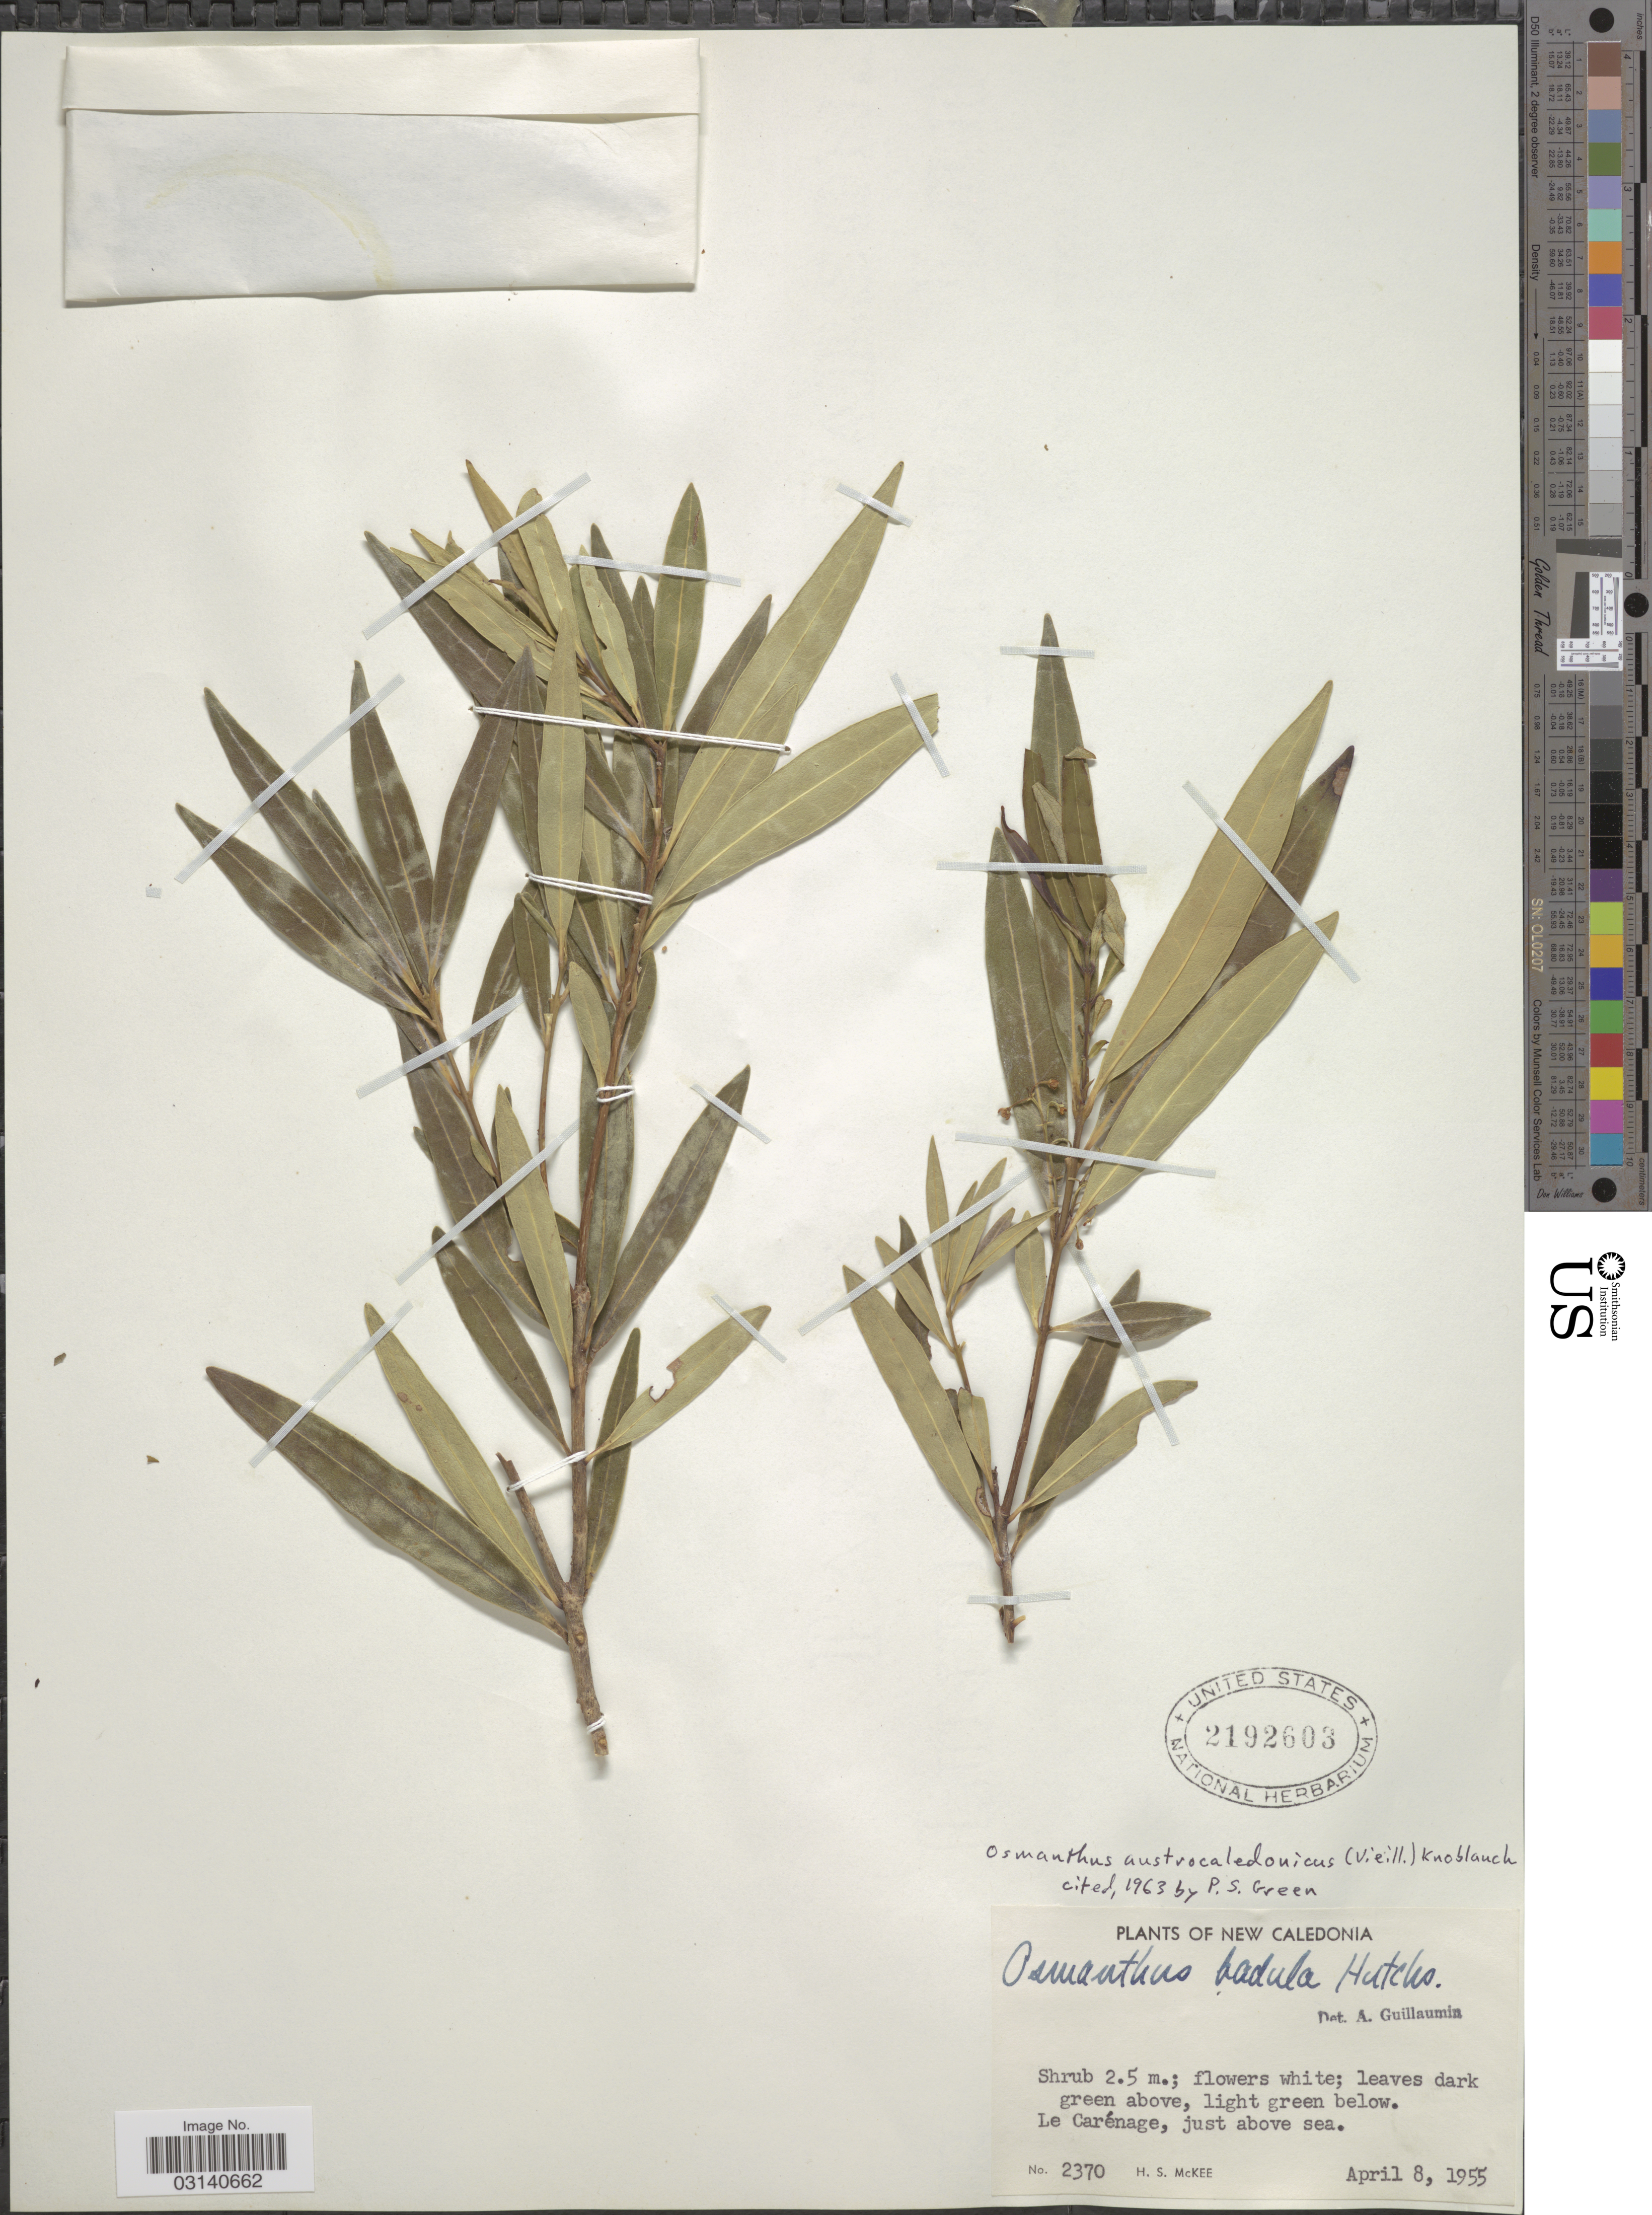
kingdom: Plantae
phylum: Tracheophyta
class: Magnoliopsida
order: Lamiales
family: Oleaceae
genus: Notelaea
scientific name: Notelaea austrocaledonica var. badula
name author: (Vieill.) Pillon & J. Dupin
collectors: H. S. McKee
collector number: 2370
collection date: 1955-04-08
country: New Caledonia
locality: Le Carénage, just above sea.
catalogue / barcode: US 2192603